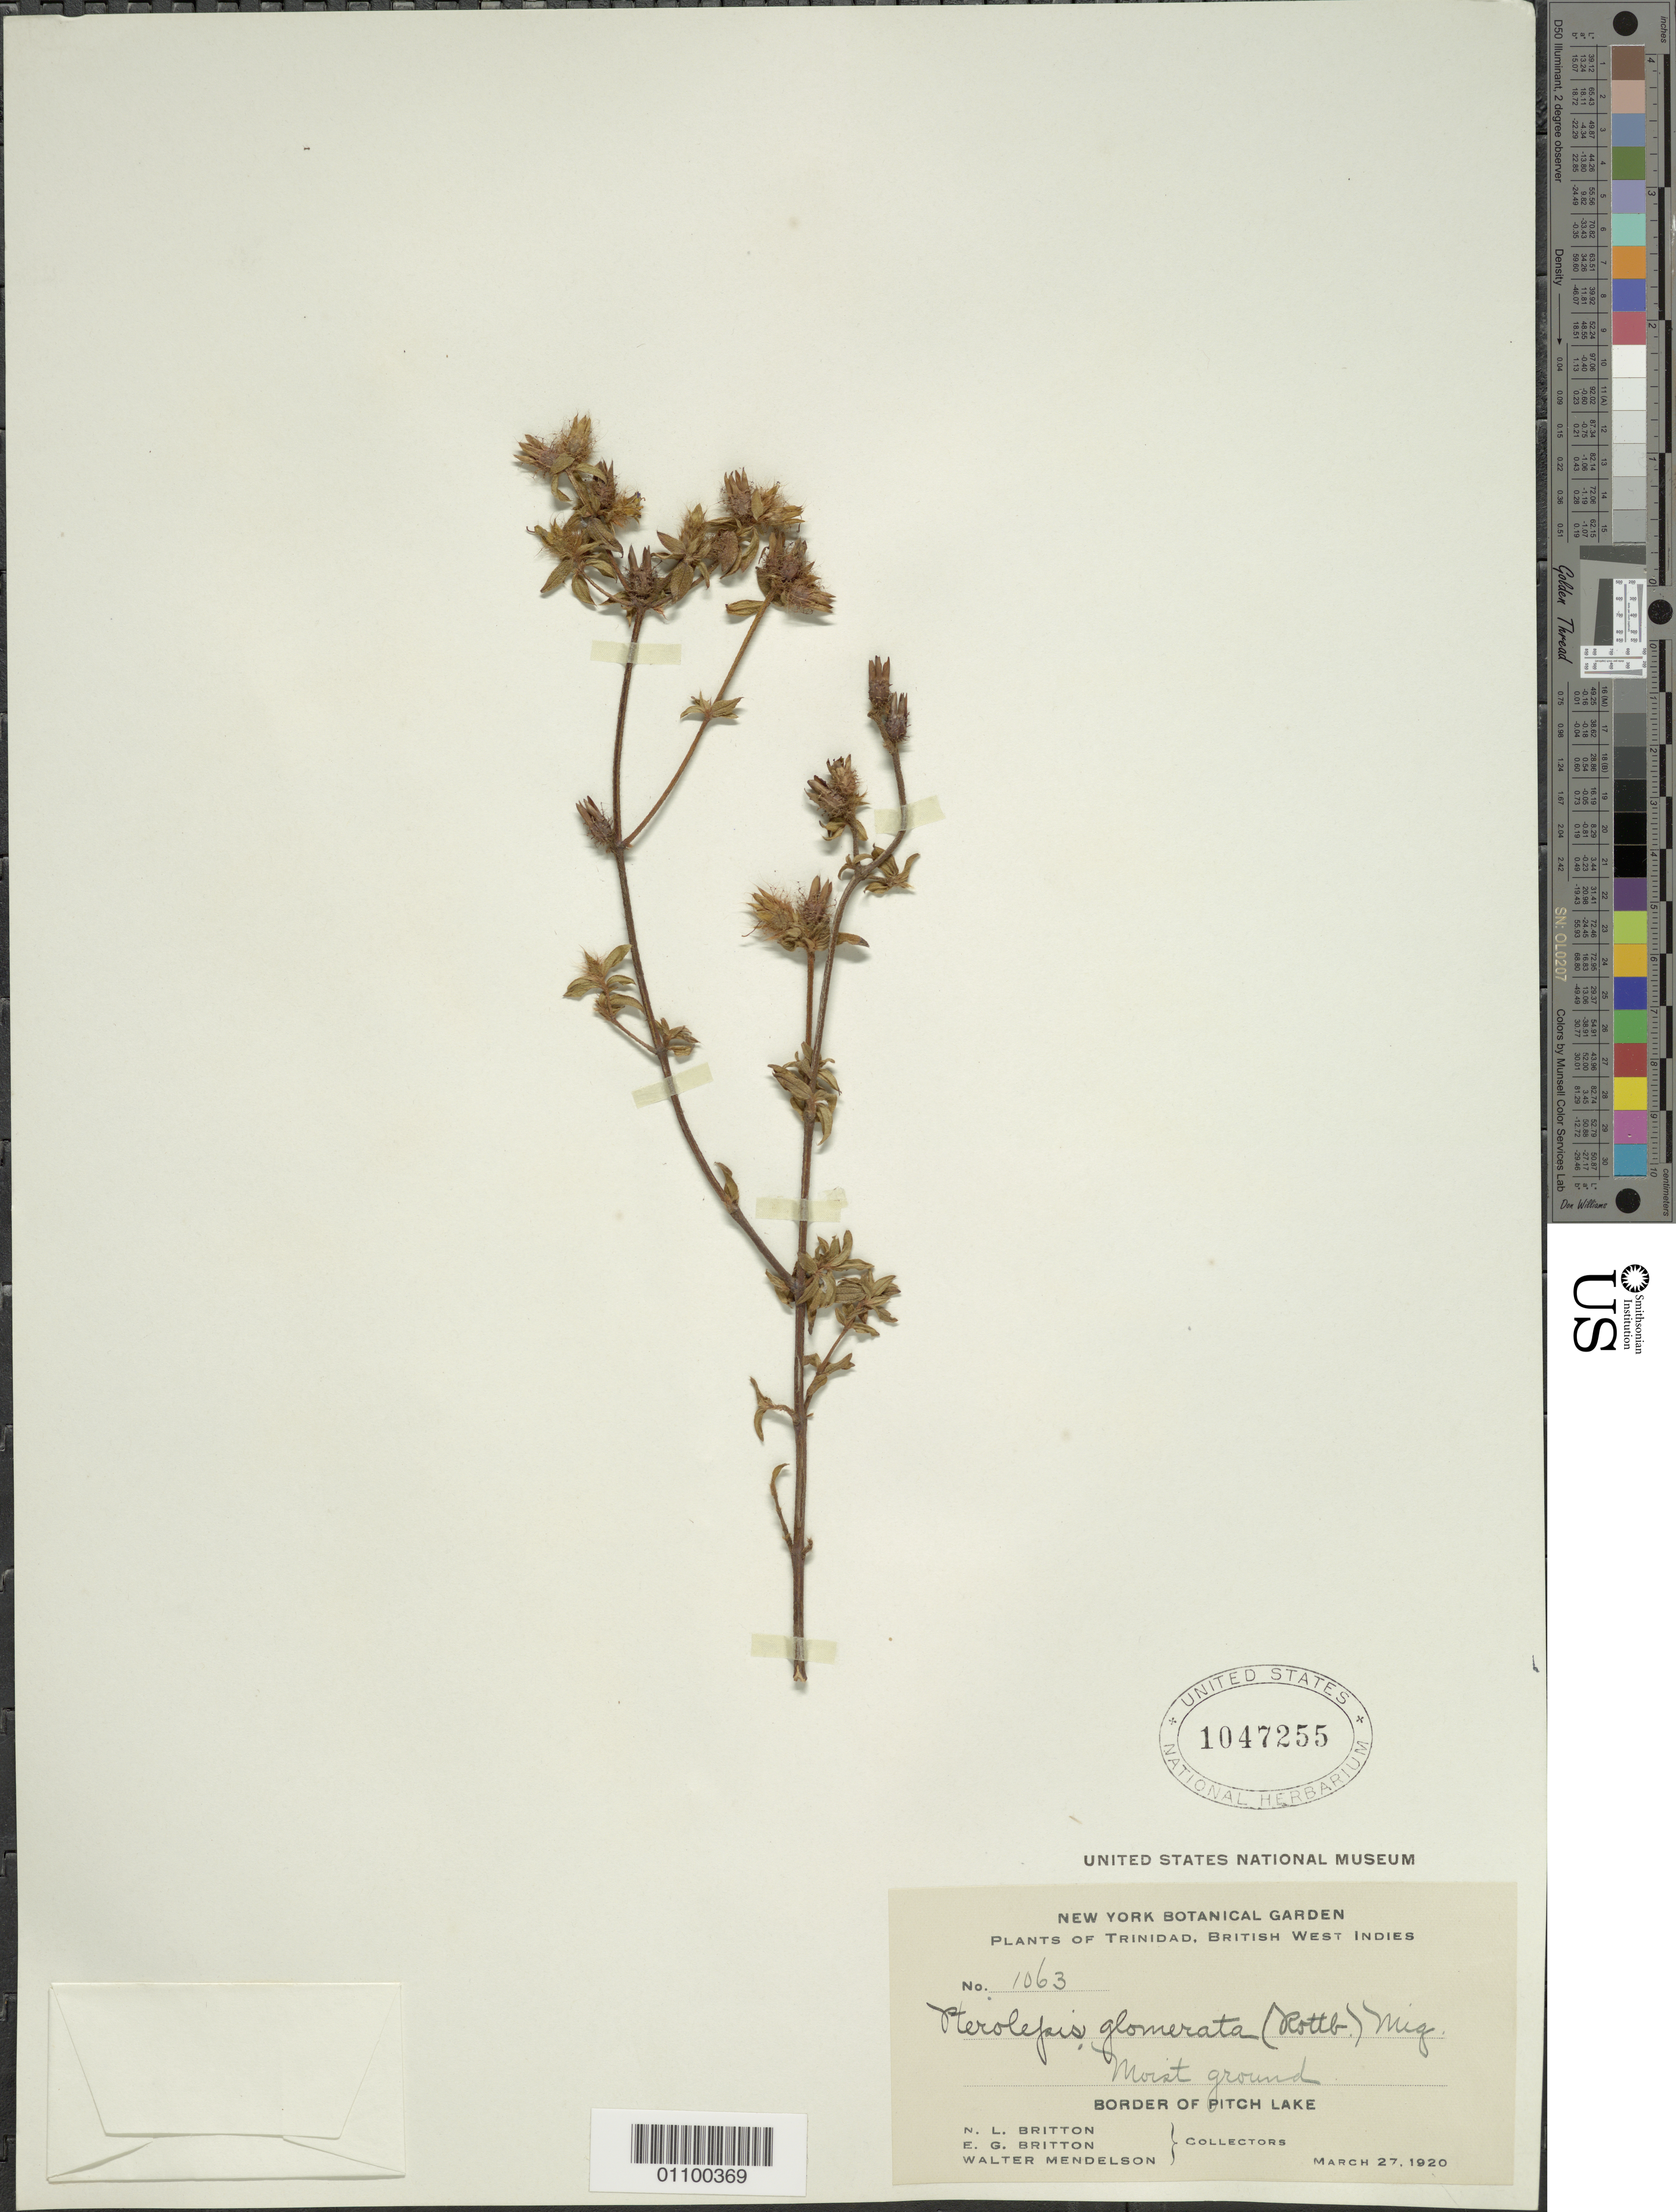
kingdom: Plantae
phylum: Tracheophyta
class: Magnoliopsida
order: Myrtales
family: Melastomataceae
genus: Pterolepis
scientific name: Pterolepis glomerata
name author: (Rottb.) Miq.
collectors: N. Britton, E. G. Britton & W. Mendelson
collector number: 1063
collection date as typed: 27 Mar 1920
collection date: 1920-03-27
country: Trinidad and Tobago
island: Trinidad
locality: Border of Pitch Lake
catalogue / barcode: US 1047255